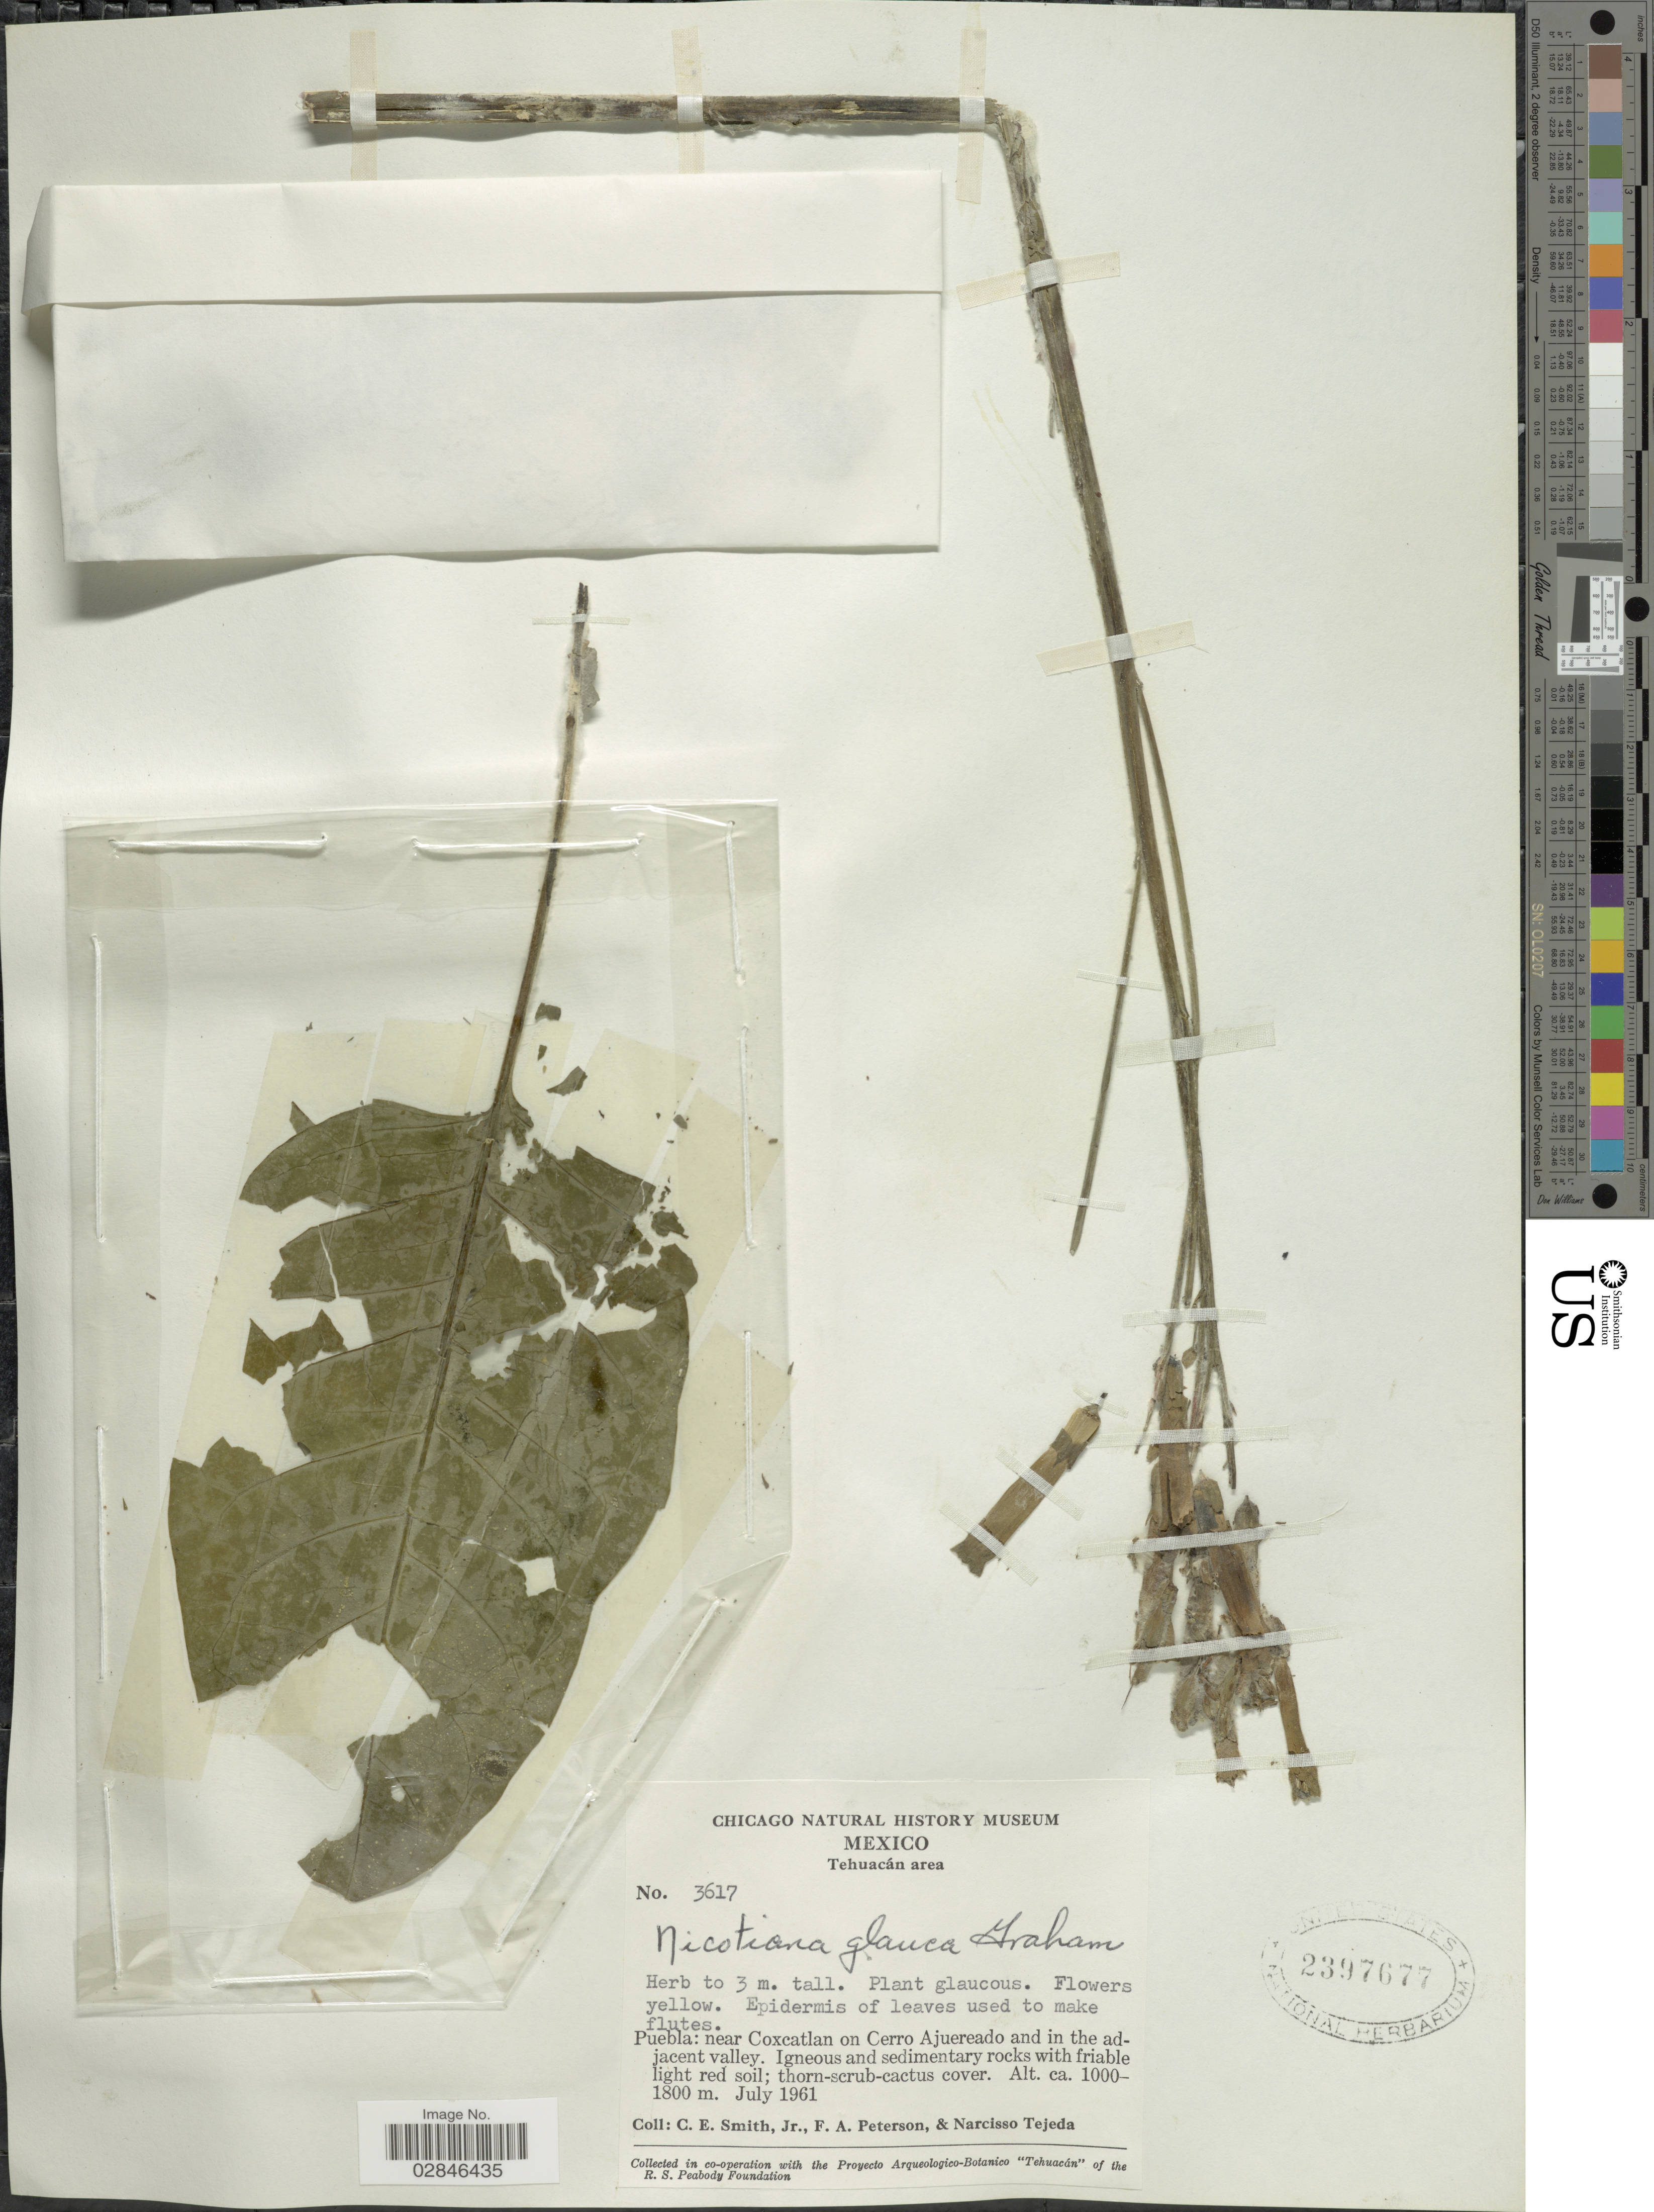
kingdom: Plantae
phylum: Tracheophyta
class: Magnoliopsida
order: Solanales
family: Solanaceae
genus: Nicotiana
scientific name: Nicotiana glauca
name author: Graham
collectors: C. E. Smith Jr., F. A. Peterson & N. Tejeda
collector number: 3617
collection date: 1961-07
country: Mexico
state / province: Puebla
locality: Tehuacán area, near Coxcatlan on Cerro Ajuereado and in the adjacent valley.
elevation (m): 1000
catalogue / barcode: US 2397677